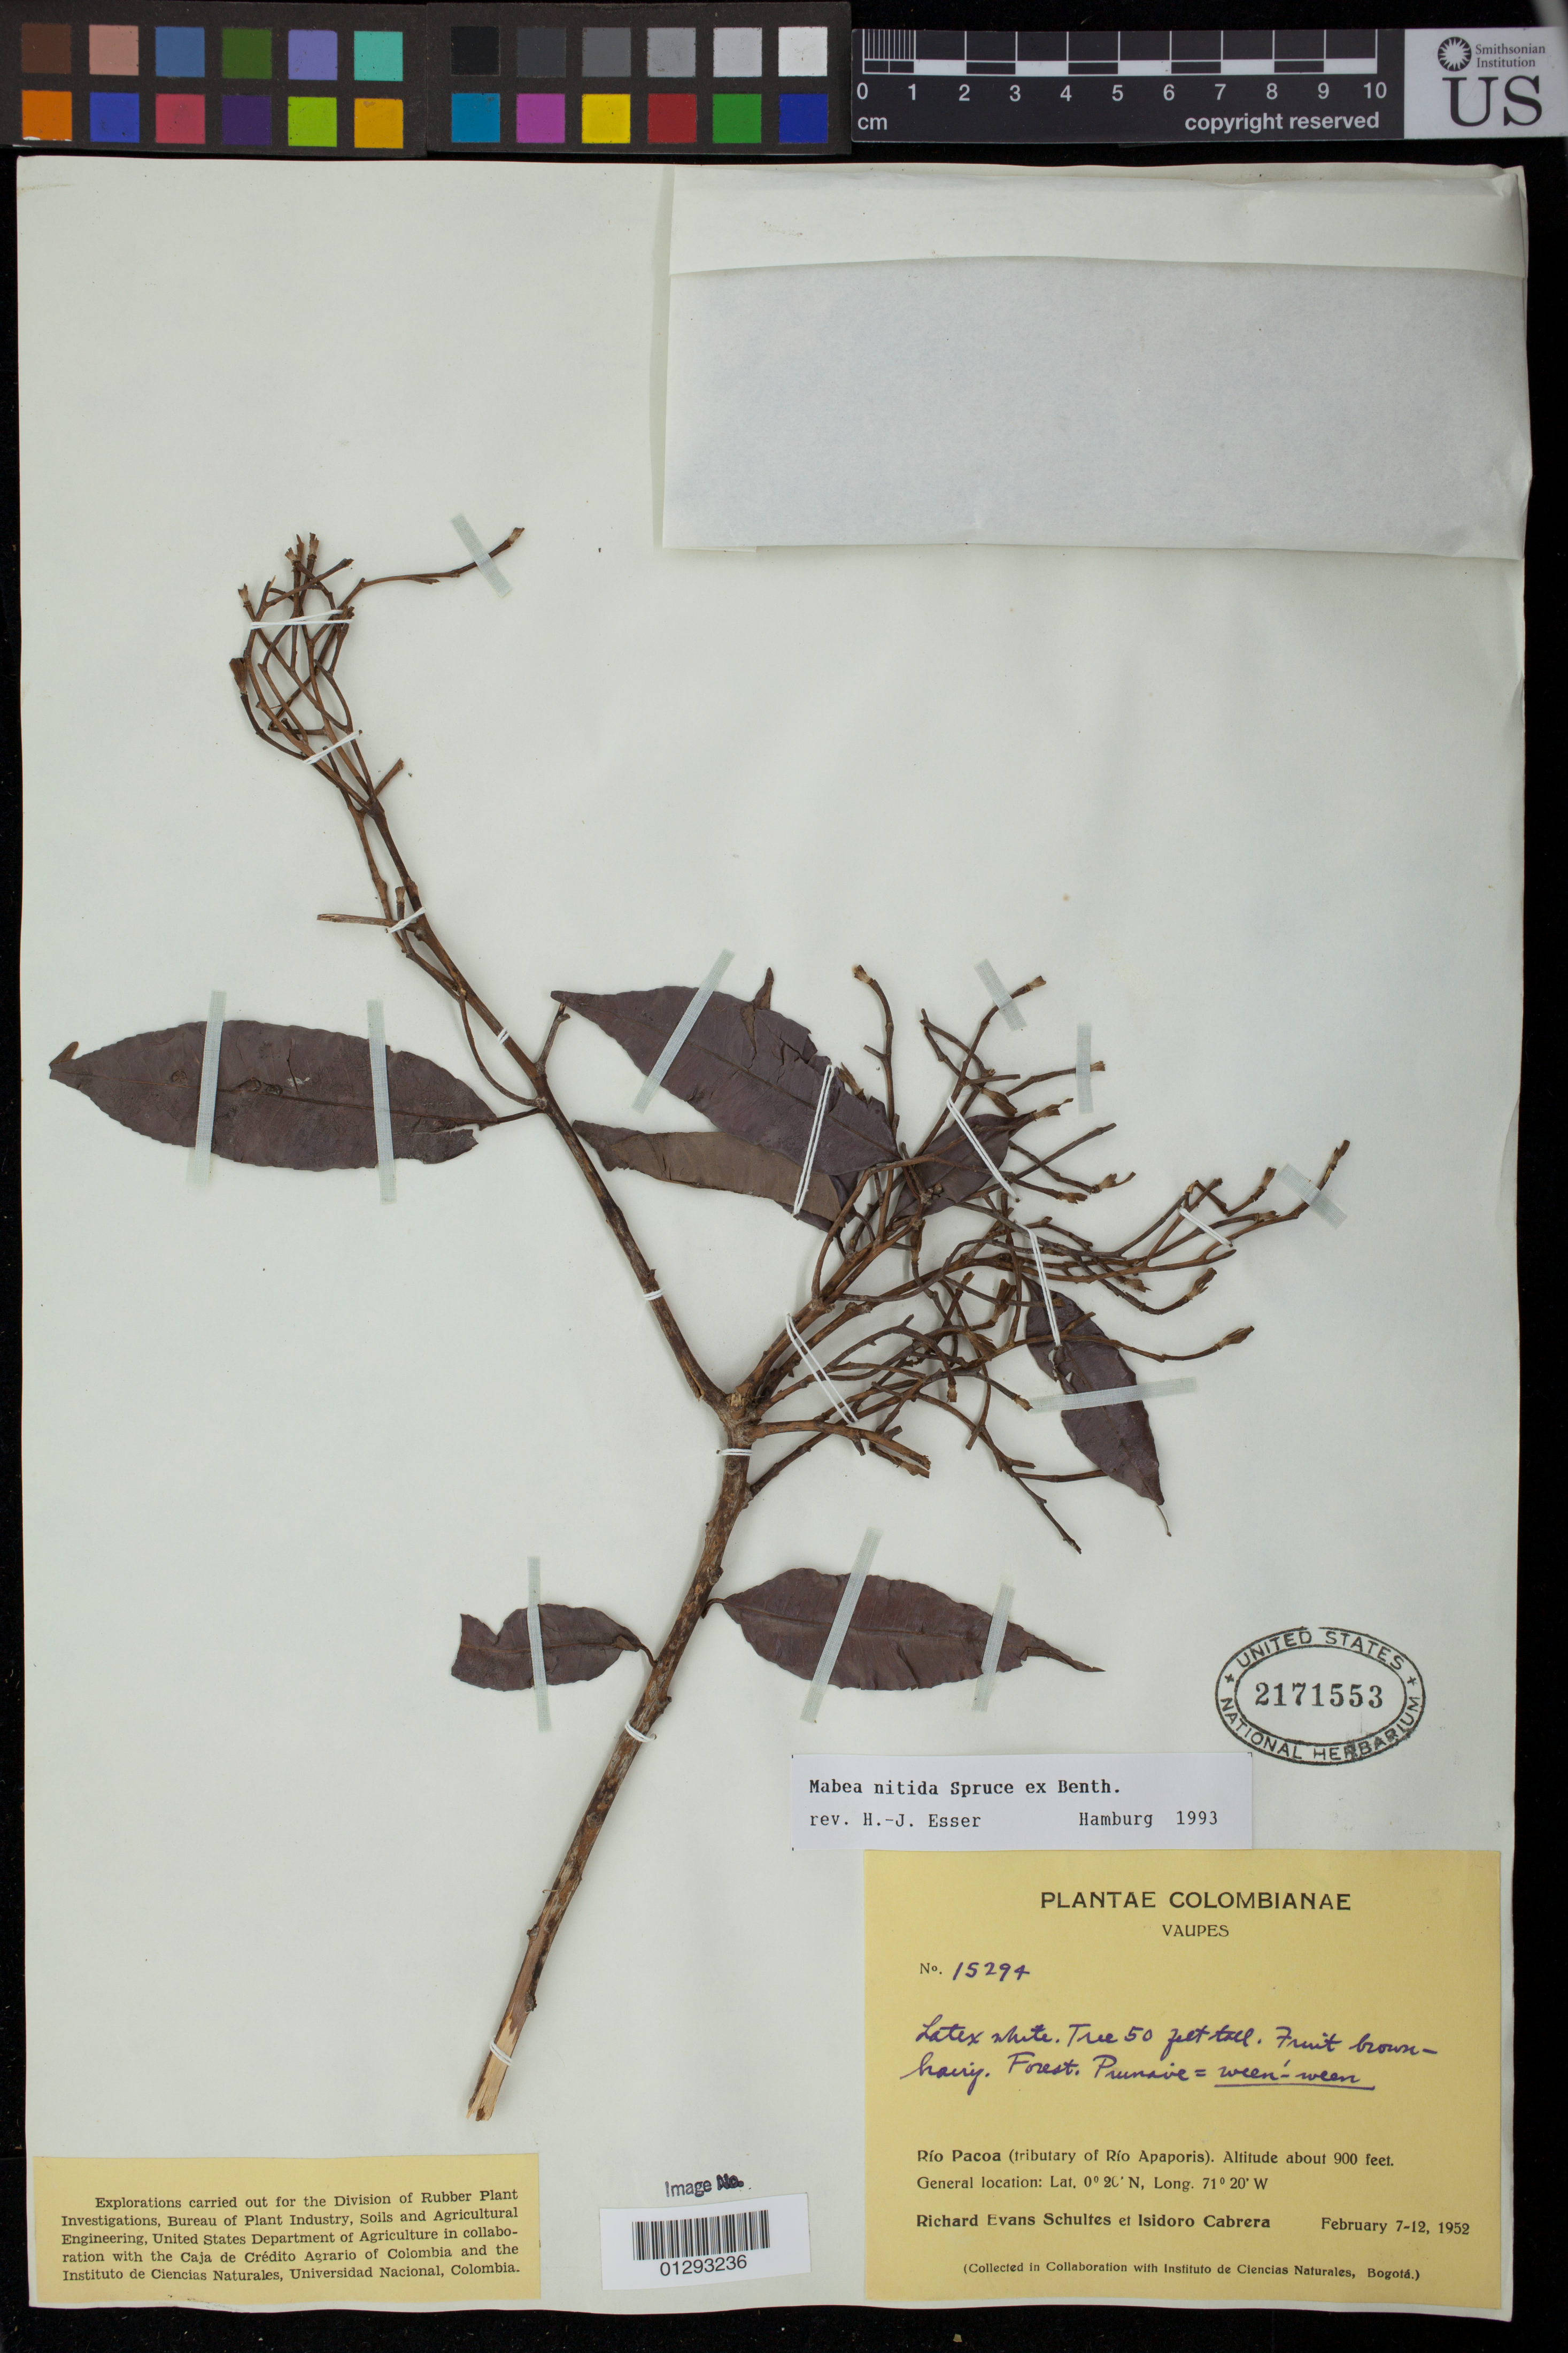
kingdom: Plantae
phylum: Tracheophyta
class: Magnoliopsida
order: Malpighiales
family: Euphorbiaceae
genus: Mabea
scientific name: Mabea nitida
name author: Spruce ex Benth.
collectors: R. E. Schultes & I. Cabrera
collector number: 15294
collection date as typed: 1952-02-07/1952-02-12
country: Colombia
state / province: Vaupés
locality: Río Pacoa (tributary of Río Apaporis)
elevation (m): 274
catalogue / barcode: US 2171553